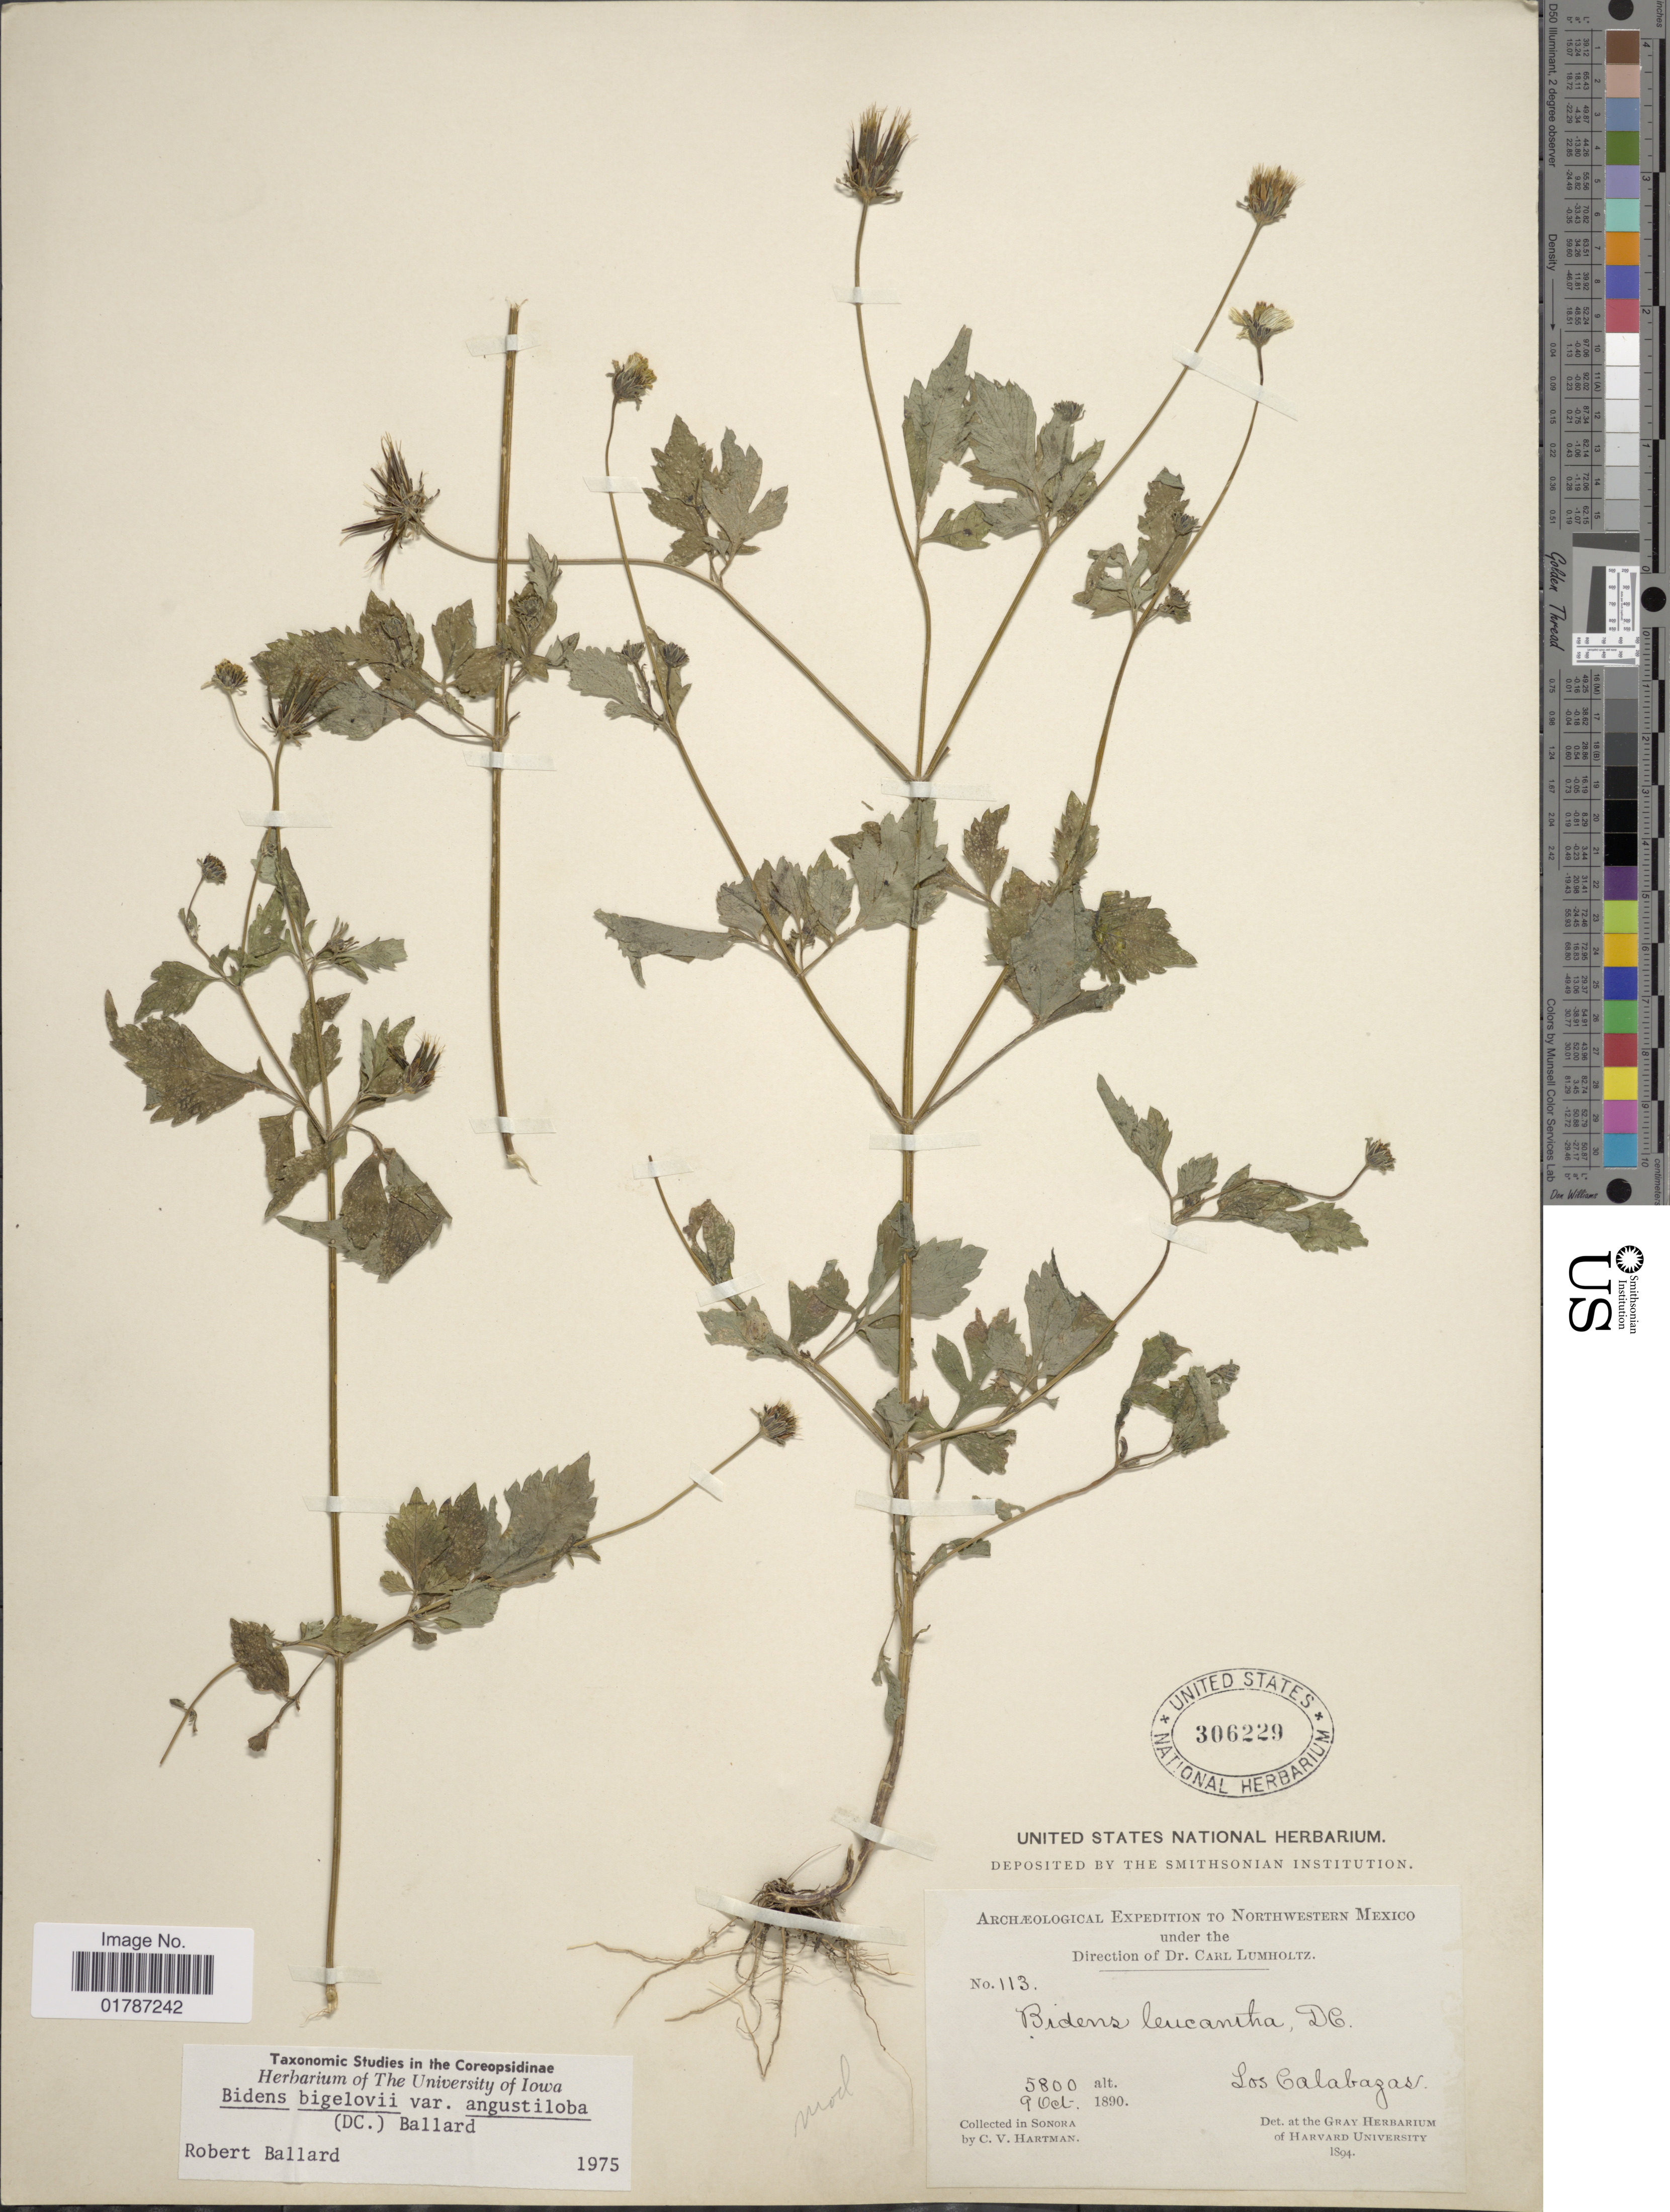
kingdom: Plantae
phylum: Tracheophyta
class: Magnoliopsida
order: Asterales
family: Asteraceae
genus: Bidens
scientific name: Bidens bigelovii var. angustiloba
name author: (DC.) Ballard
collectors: C. V. Hartman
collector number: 113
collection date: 1890-10-09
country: Mexico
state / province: Sonora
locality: Los Calabazas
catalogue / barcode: US 306229